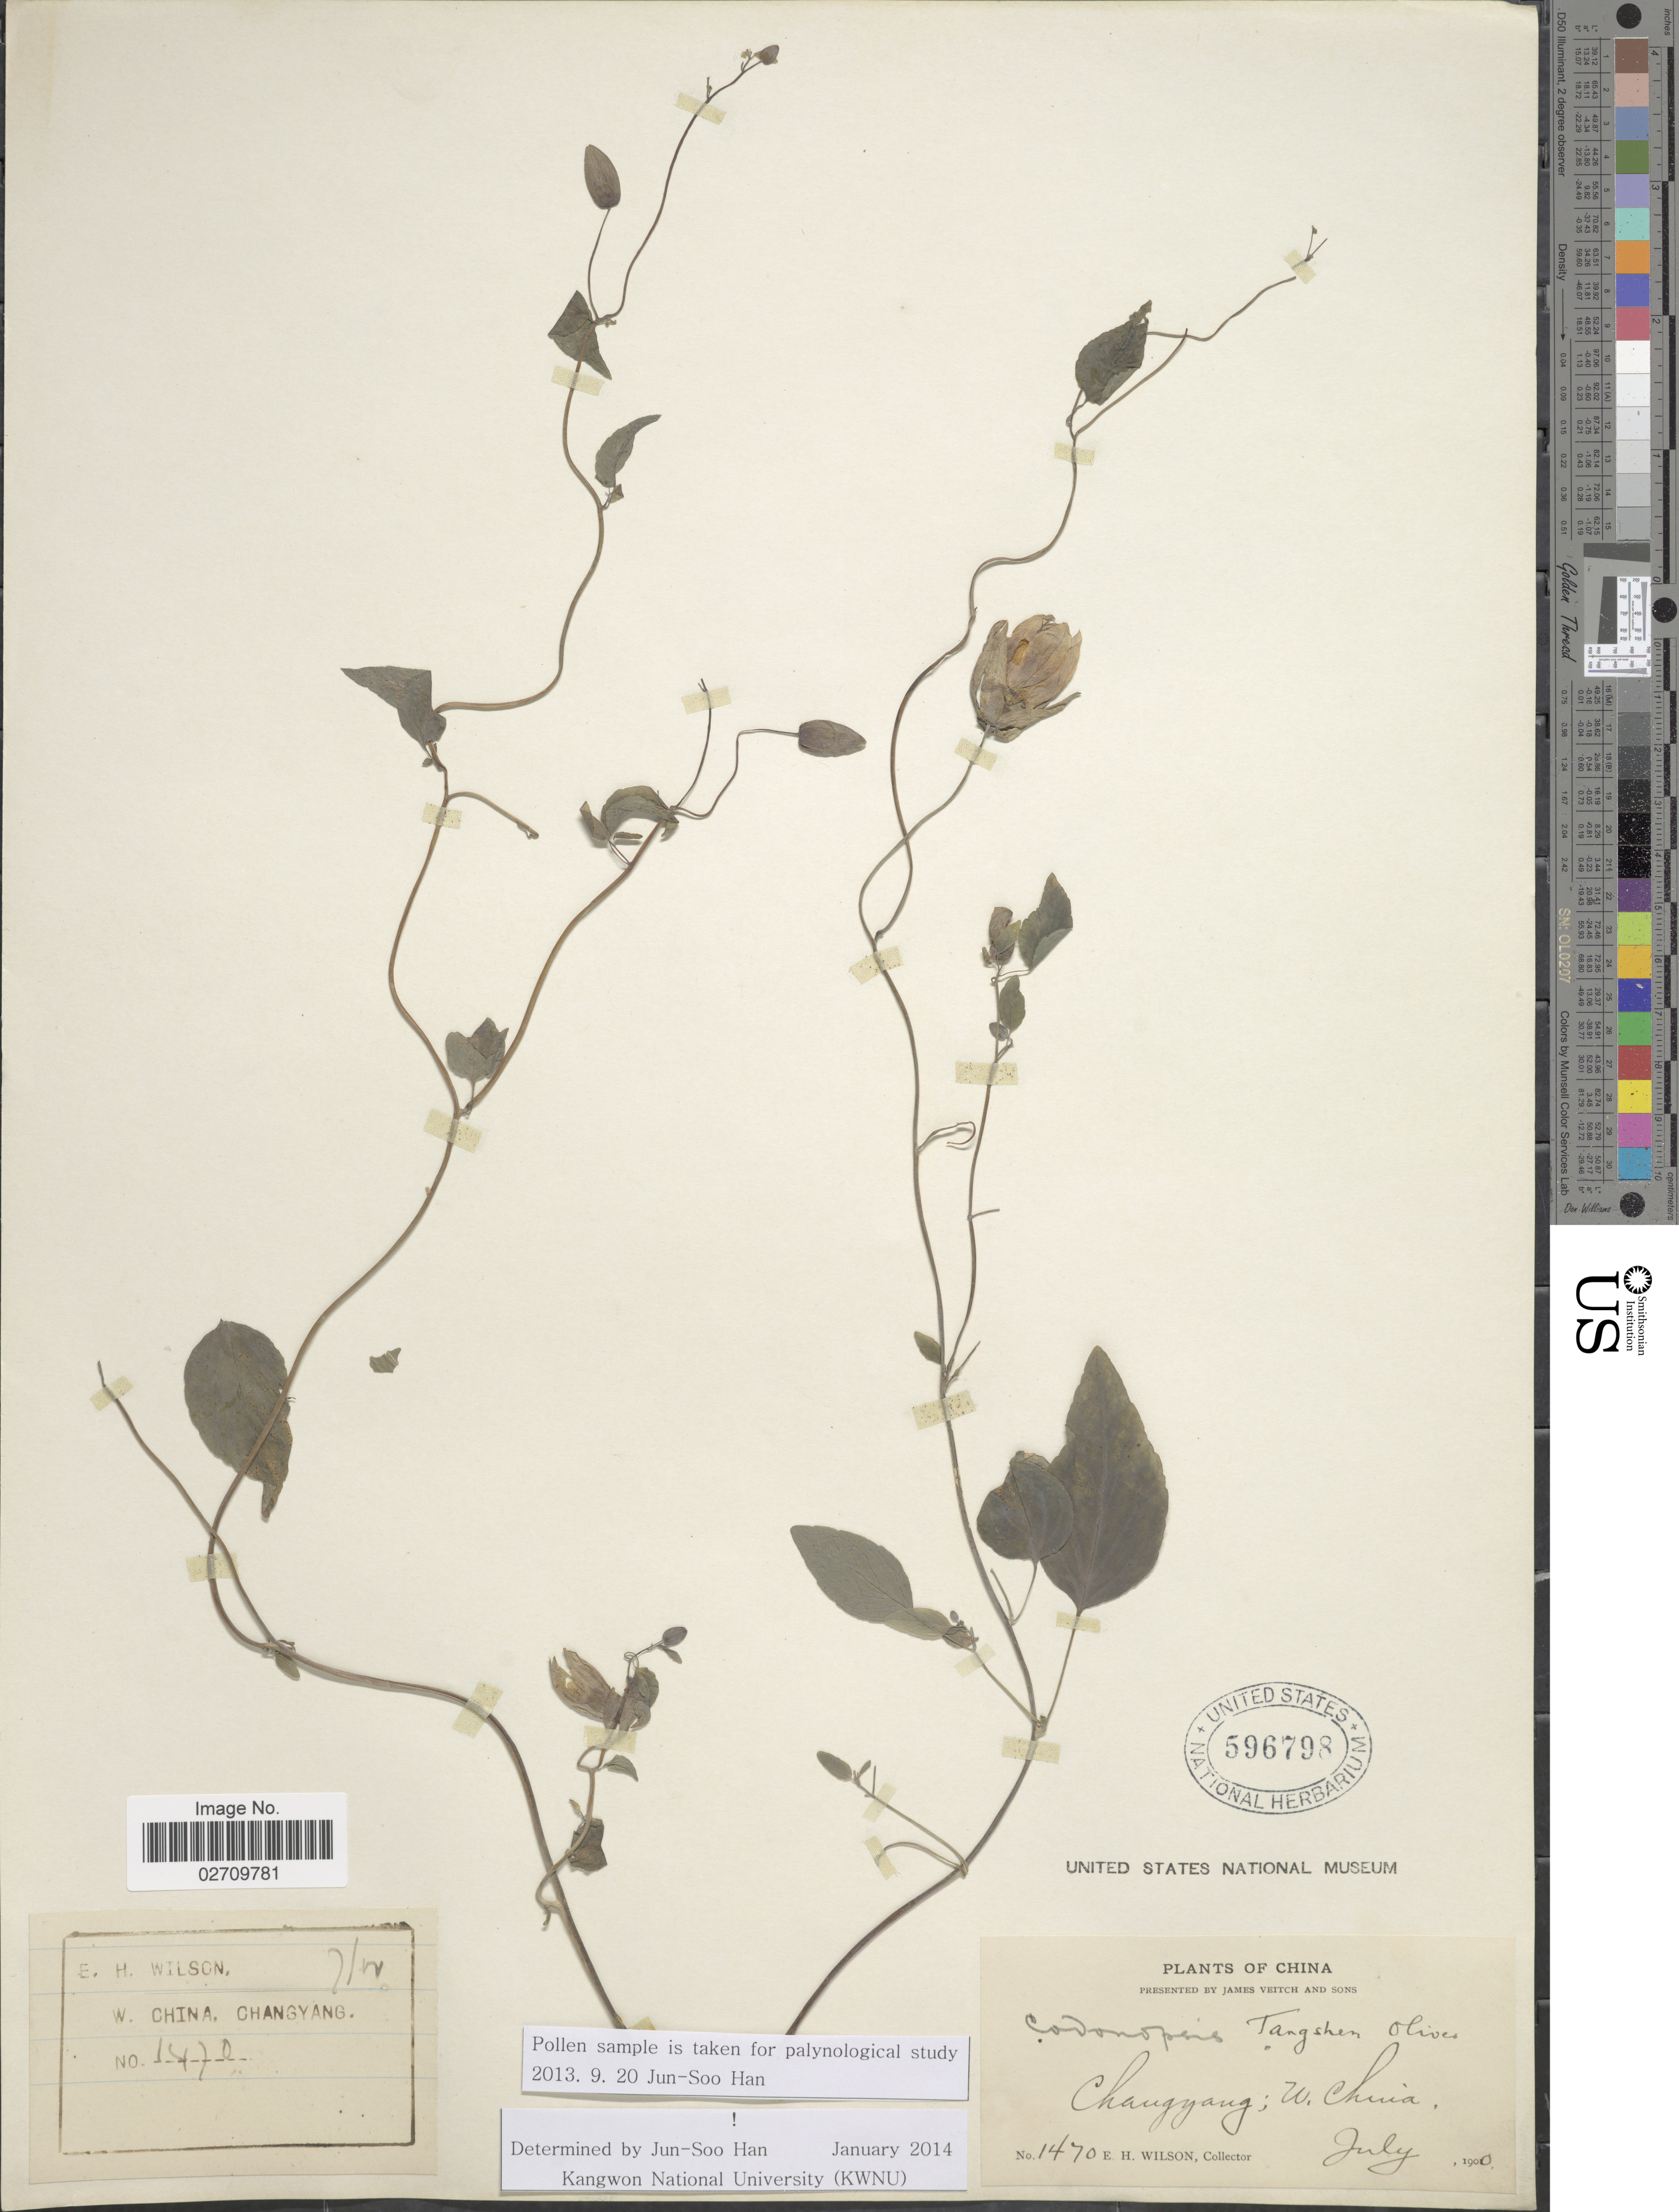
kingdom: Plantae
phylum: Tracheophyta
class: Magnoliopsida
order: Asterales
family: Campanulaceae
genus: Codonopsis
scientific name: Codonopsis tangshen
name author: Oliv.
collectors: E. Wilson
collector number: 1470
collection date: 1900-07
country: China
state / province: Hubei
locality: W. China, Changyang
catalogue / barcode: US 596798